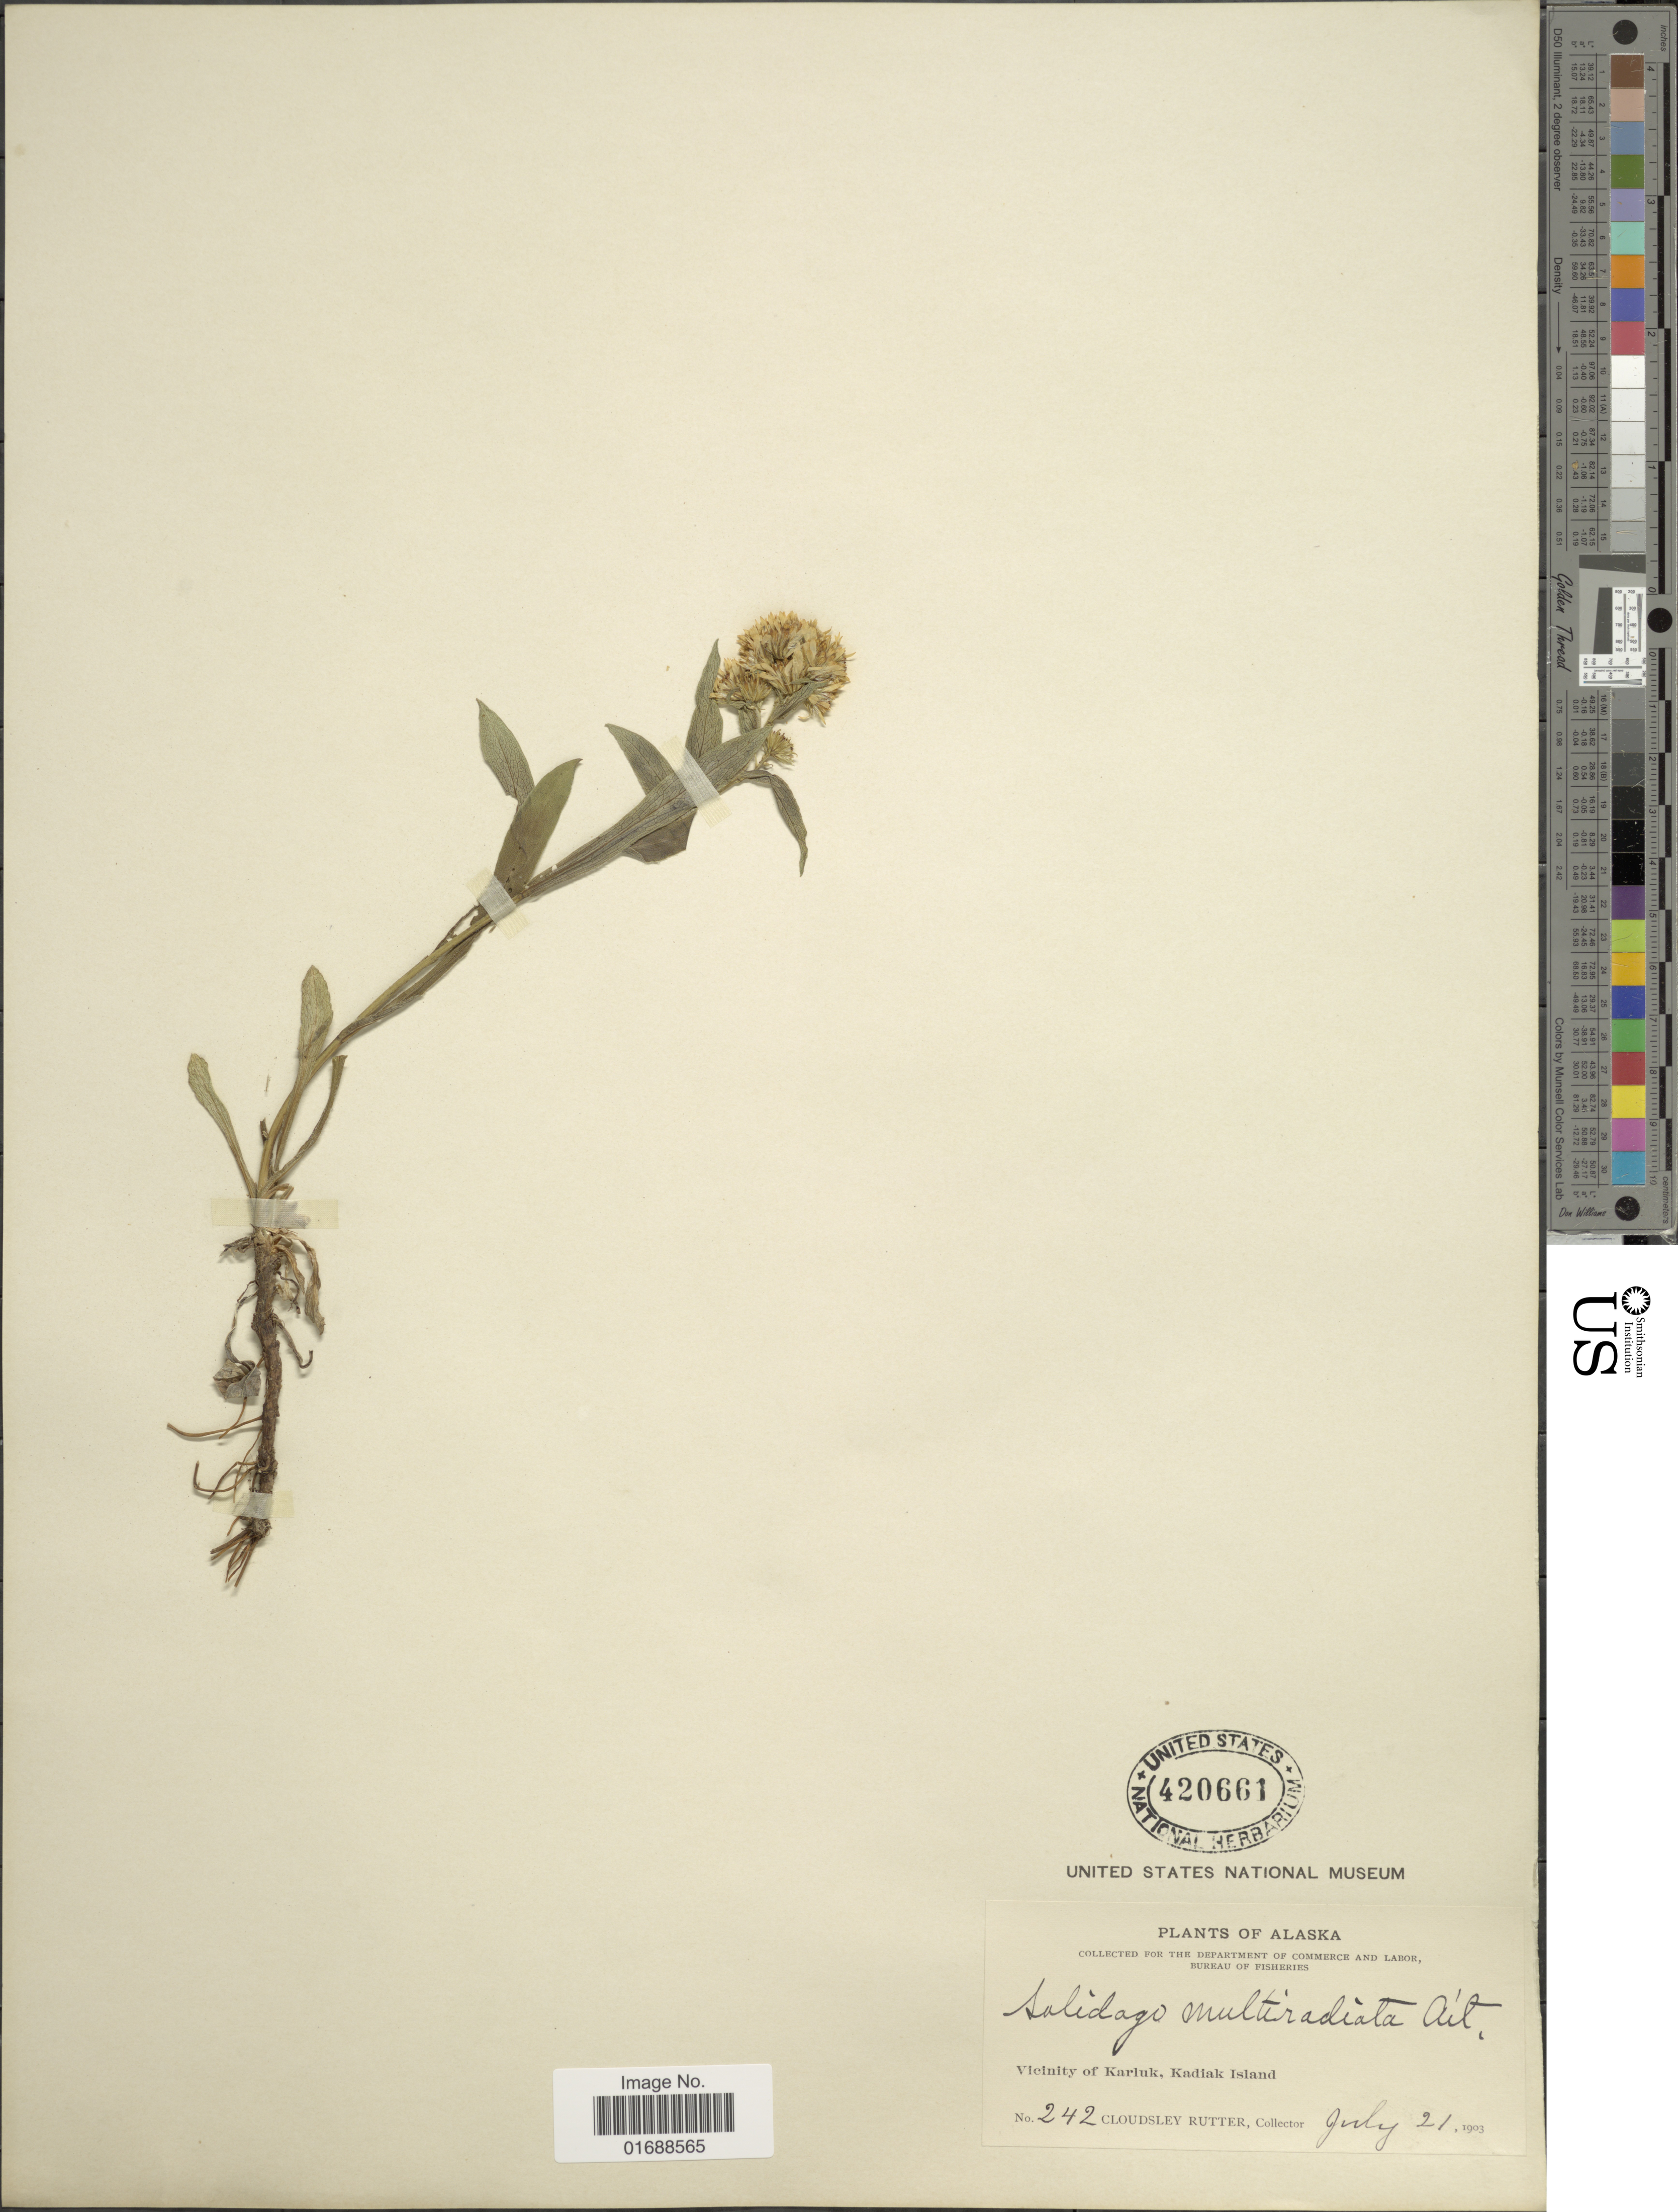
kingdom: Plantae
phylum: Tracheophyta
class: Magnoliopsida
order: Asterales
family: Asteraceae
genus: Solidago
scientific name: Solidago multiradiata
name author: Aiton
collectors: C. Rutter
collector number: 242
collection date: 1903-07-21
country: United States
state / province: Alaska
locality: Vicinity of Karluk, Kadiak Island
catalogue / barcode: US 420661